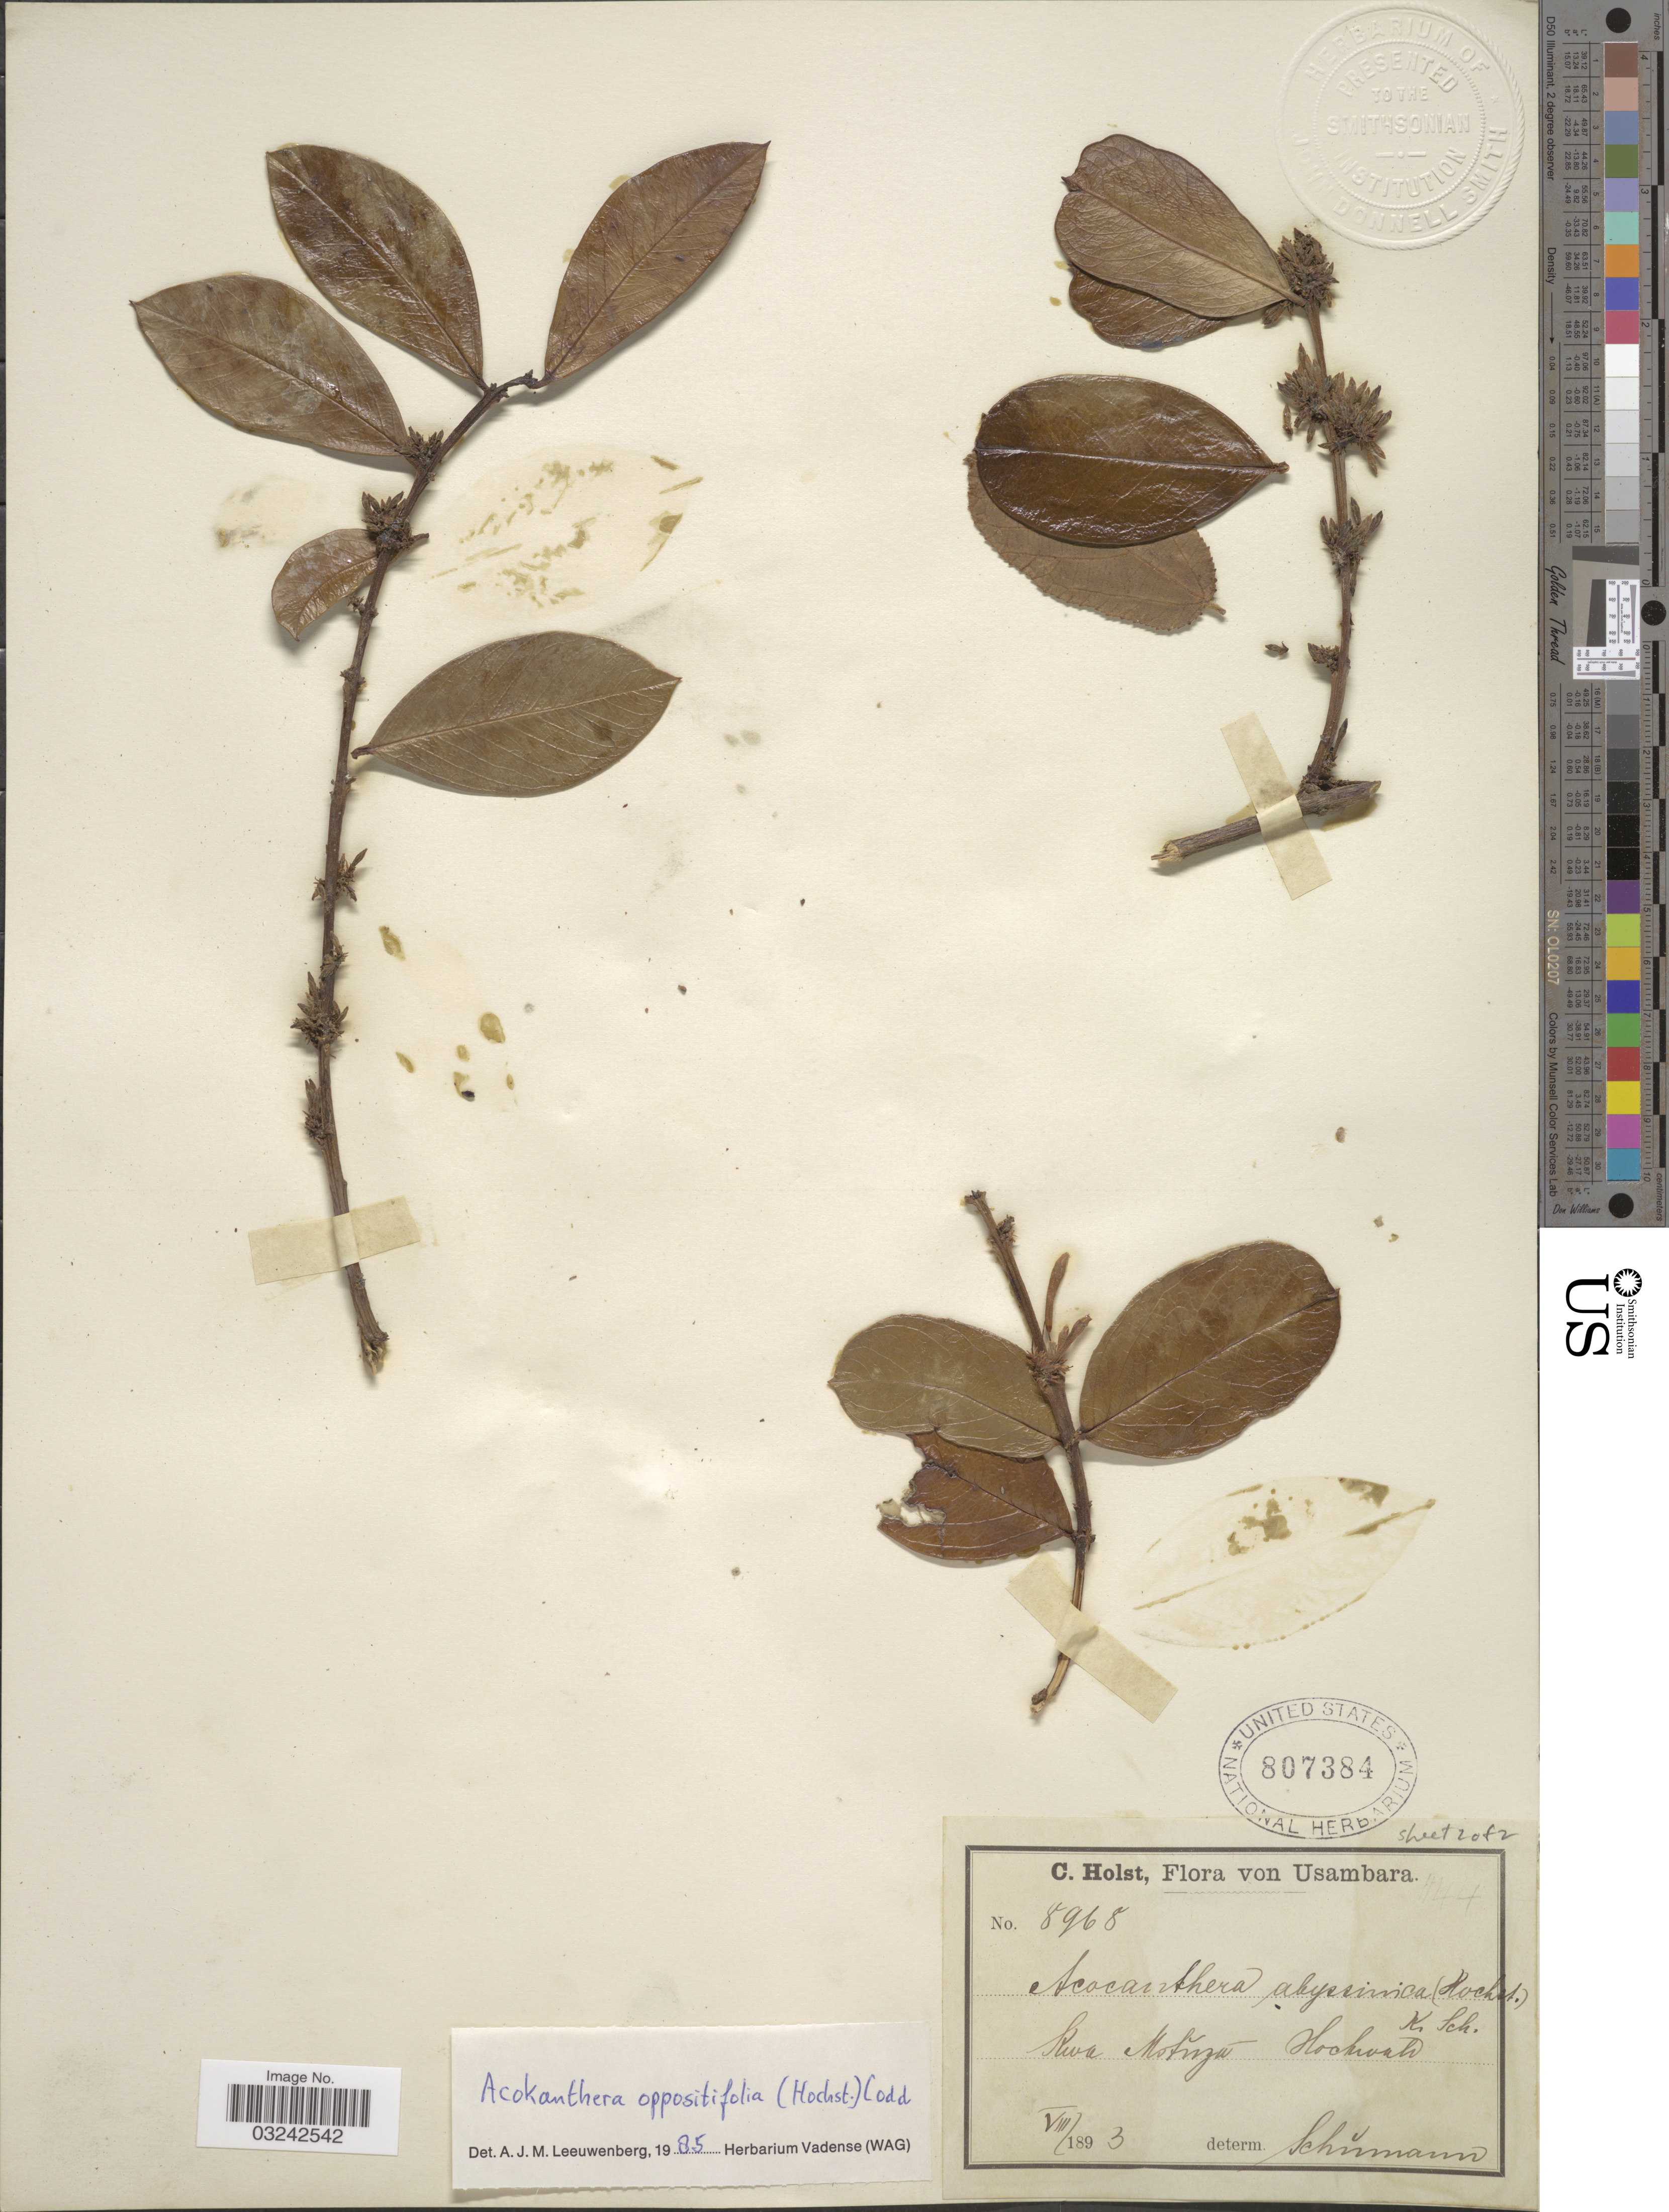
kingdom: Plantae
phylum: Tracheophyta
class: Magnoliopsida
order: Gentianales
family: Apocynaceae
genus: Acokanthera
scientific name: Acokanthera oppositifolia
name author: (Lam.) Codd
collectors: C. H. Holst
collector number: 8968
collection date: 1893-08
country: Tanzania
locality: Usambara. Kwa Mofuza - Hochwald.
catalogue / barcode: US 807384